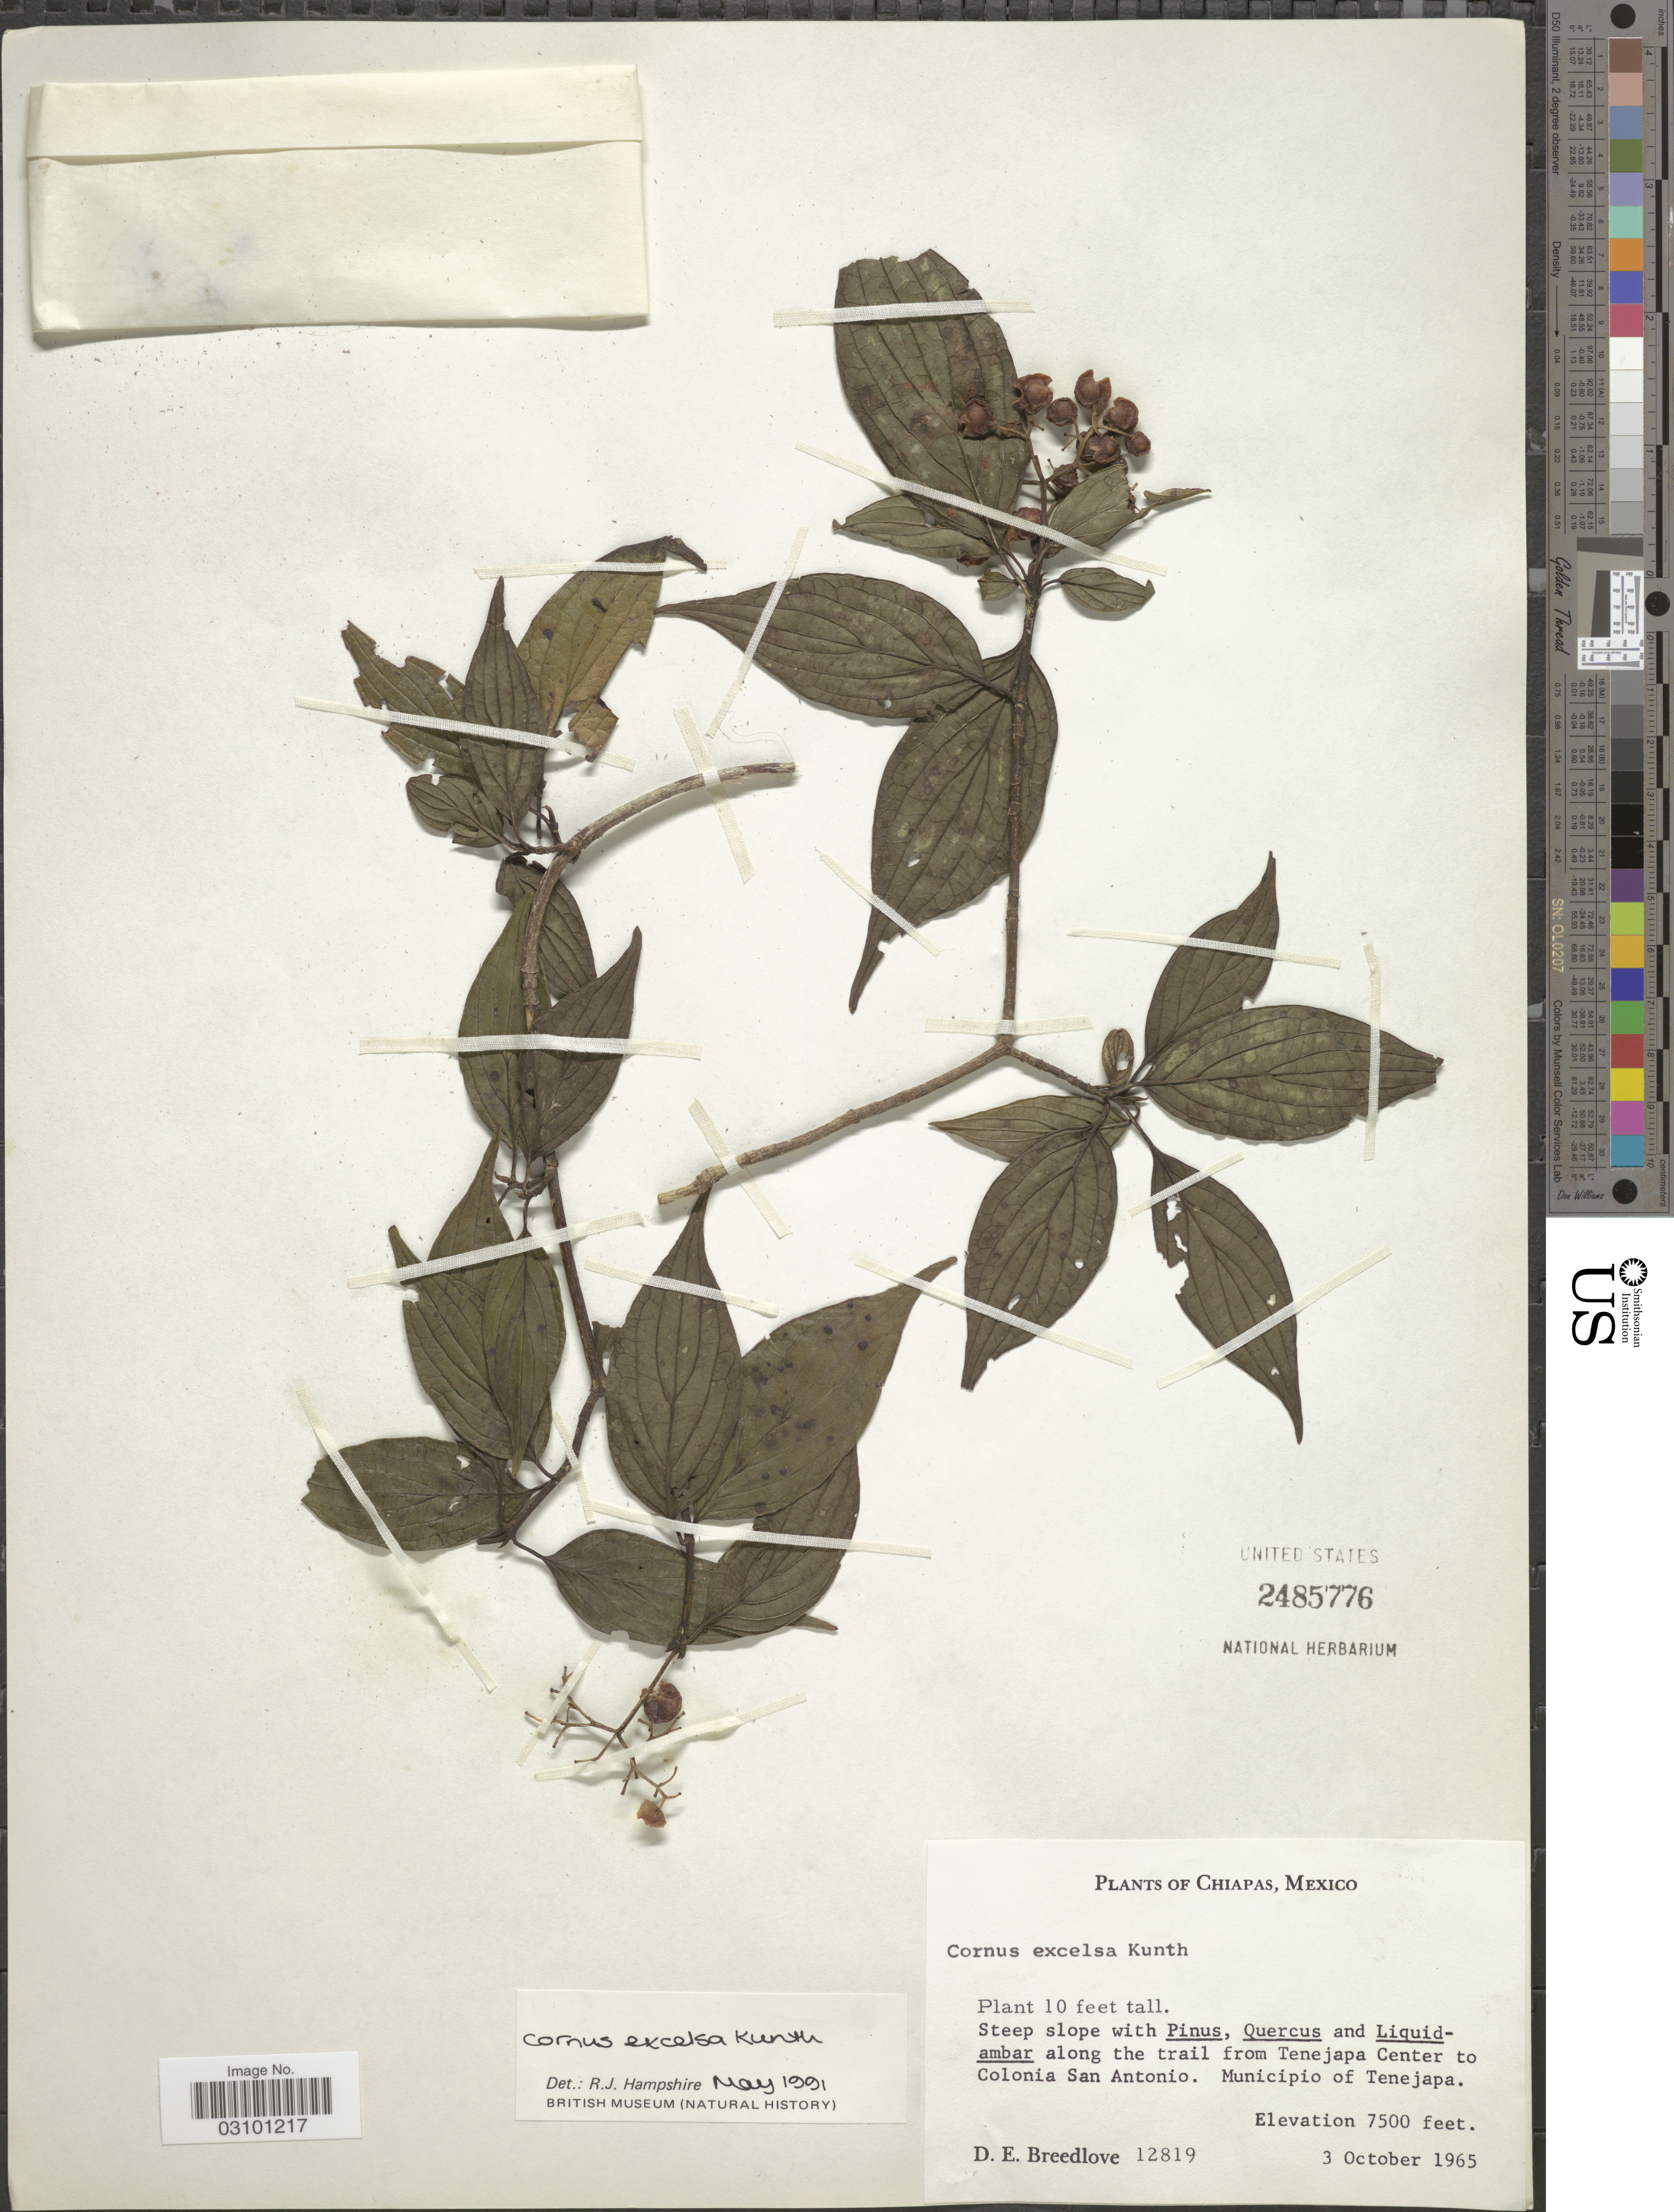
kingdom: Plantae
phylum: Tracheophyta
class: Magnoliopsida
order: Cornales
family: Cornaceae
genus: Cornus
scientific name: Cornus excelsa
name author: Kunth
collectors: D. E. Breedlove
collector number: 12819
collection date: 1965-10-03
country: Mexico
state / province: Chiapas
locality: Along the trail from Tenejapa Center to Colonia San Antonio. Municipio of Tenejapa.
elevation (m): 2286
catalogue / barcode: US 2485776